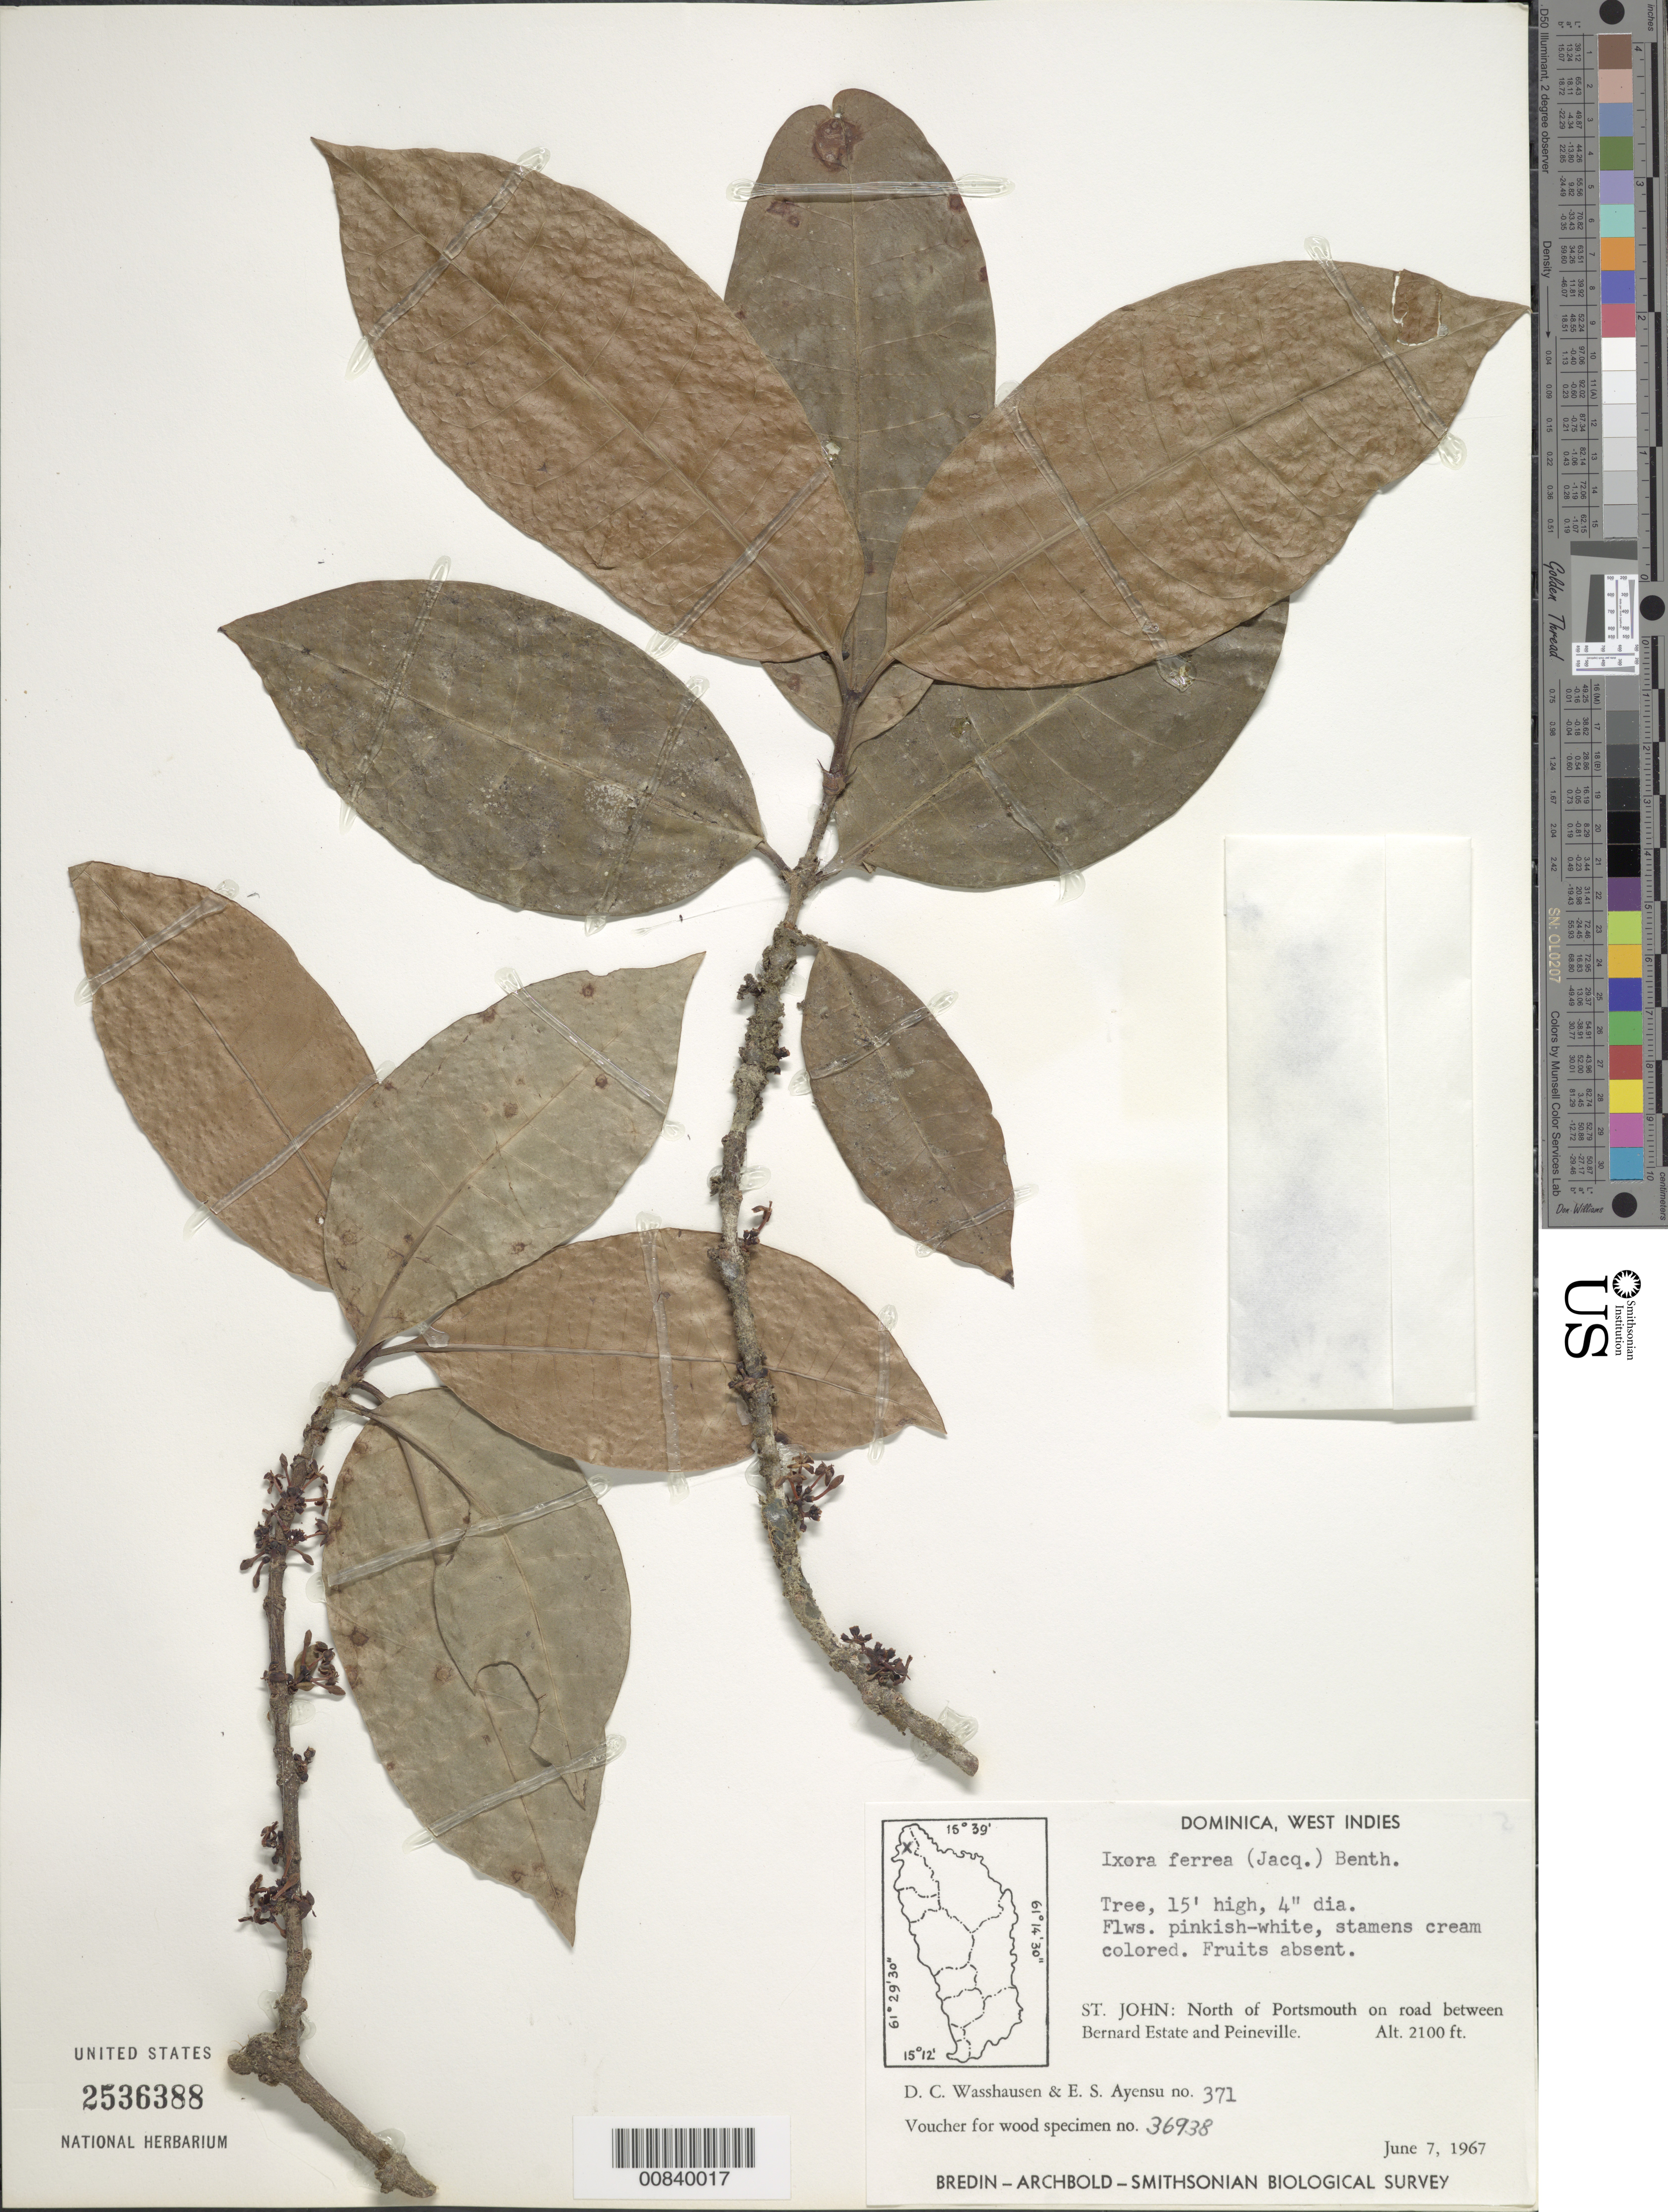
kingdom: Plantae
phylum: Tracheophyta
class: Magnoliopsida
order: Gentianales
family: Rubiaceae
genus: Ixora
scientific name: Ixora ferrea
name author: (Jacq.) Benth.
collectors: D. C. Wasshausen & E. S. Ayensu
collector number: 371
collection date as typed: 07 Jun 1967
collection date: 1967-06-07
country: Dominica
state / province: St. John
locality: North of Portsmoutn on road between Bernard Estate and Peineville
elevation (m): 640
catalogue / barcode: US 2536388